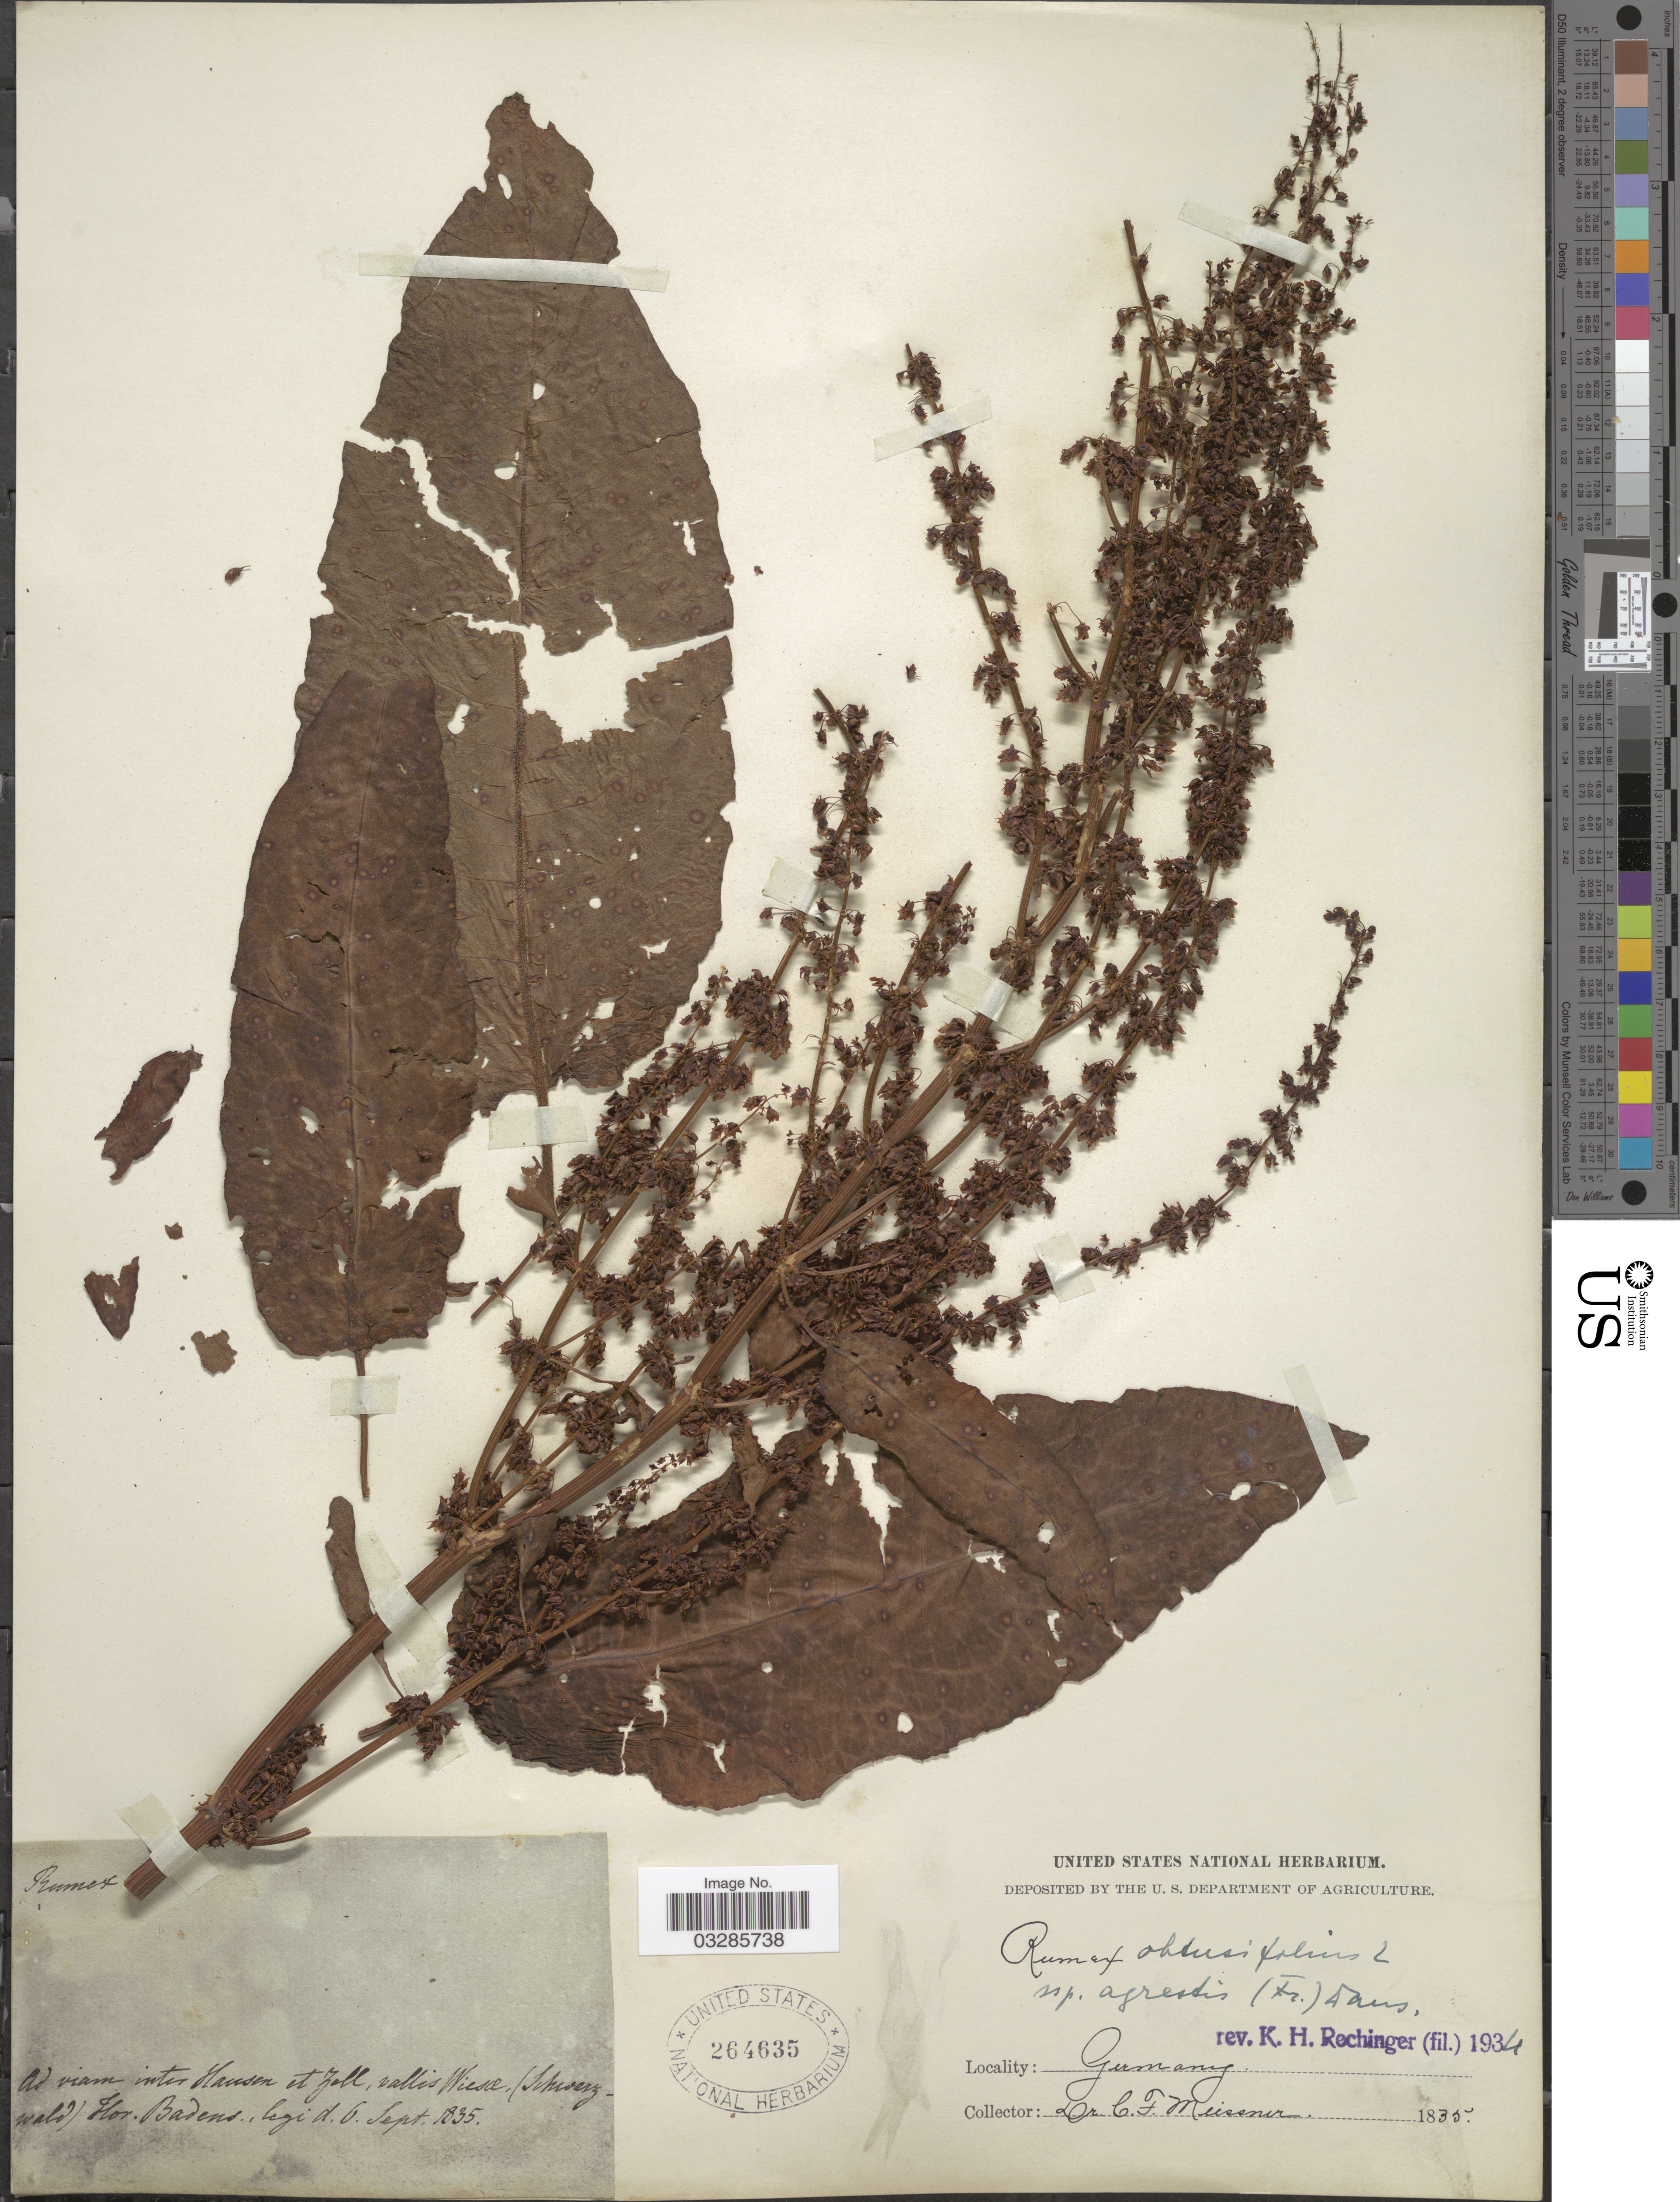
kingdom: Plantae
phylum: Tracheophyta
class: Magnoliopsida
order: Caryophyllales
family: Polygonaceae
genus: Rumex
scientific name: Rumex obtusifolius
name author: L.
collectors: C. F. W. Meissner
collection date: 1835-09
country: Germany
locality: Ad viam inter Hausen et Zell, vallis Wiesae (Schwarzwald) Badens.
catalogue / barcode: US 264635